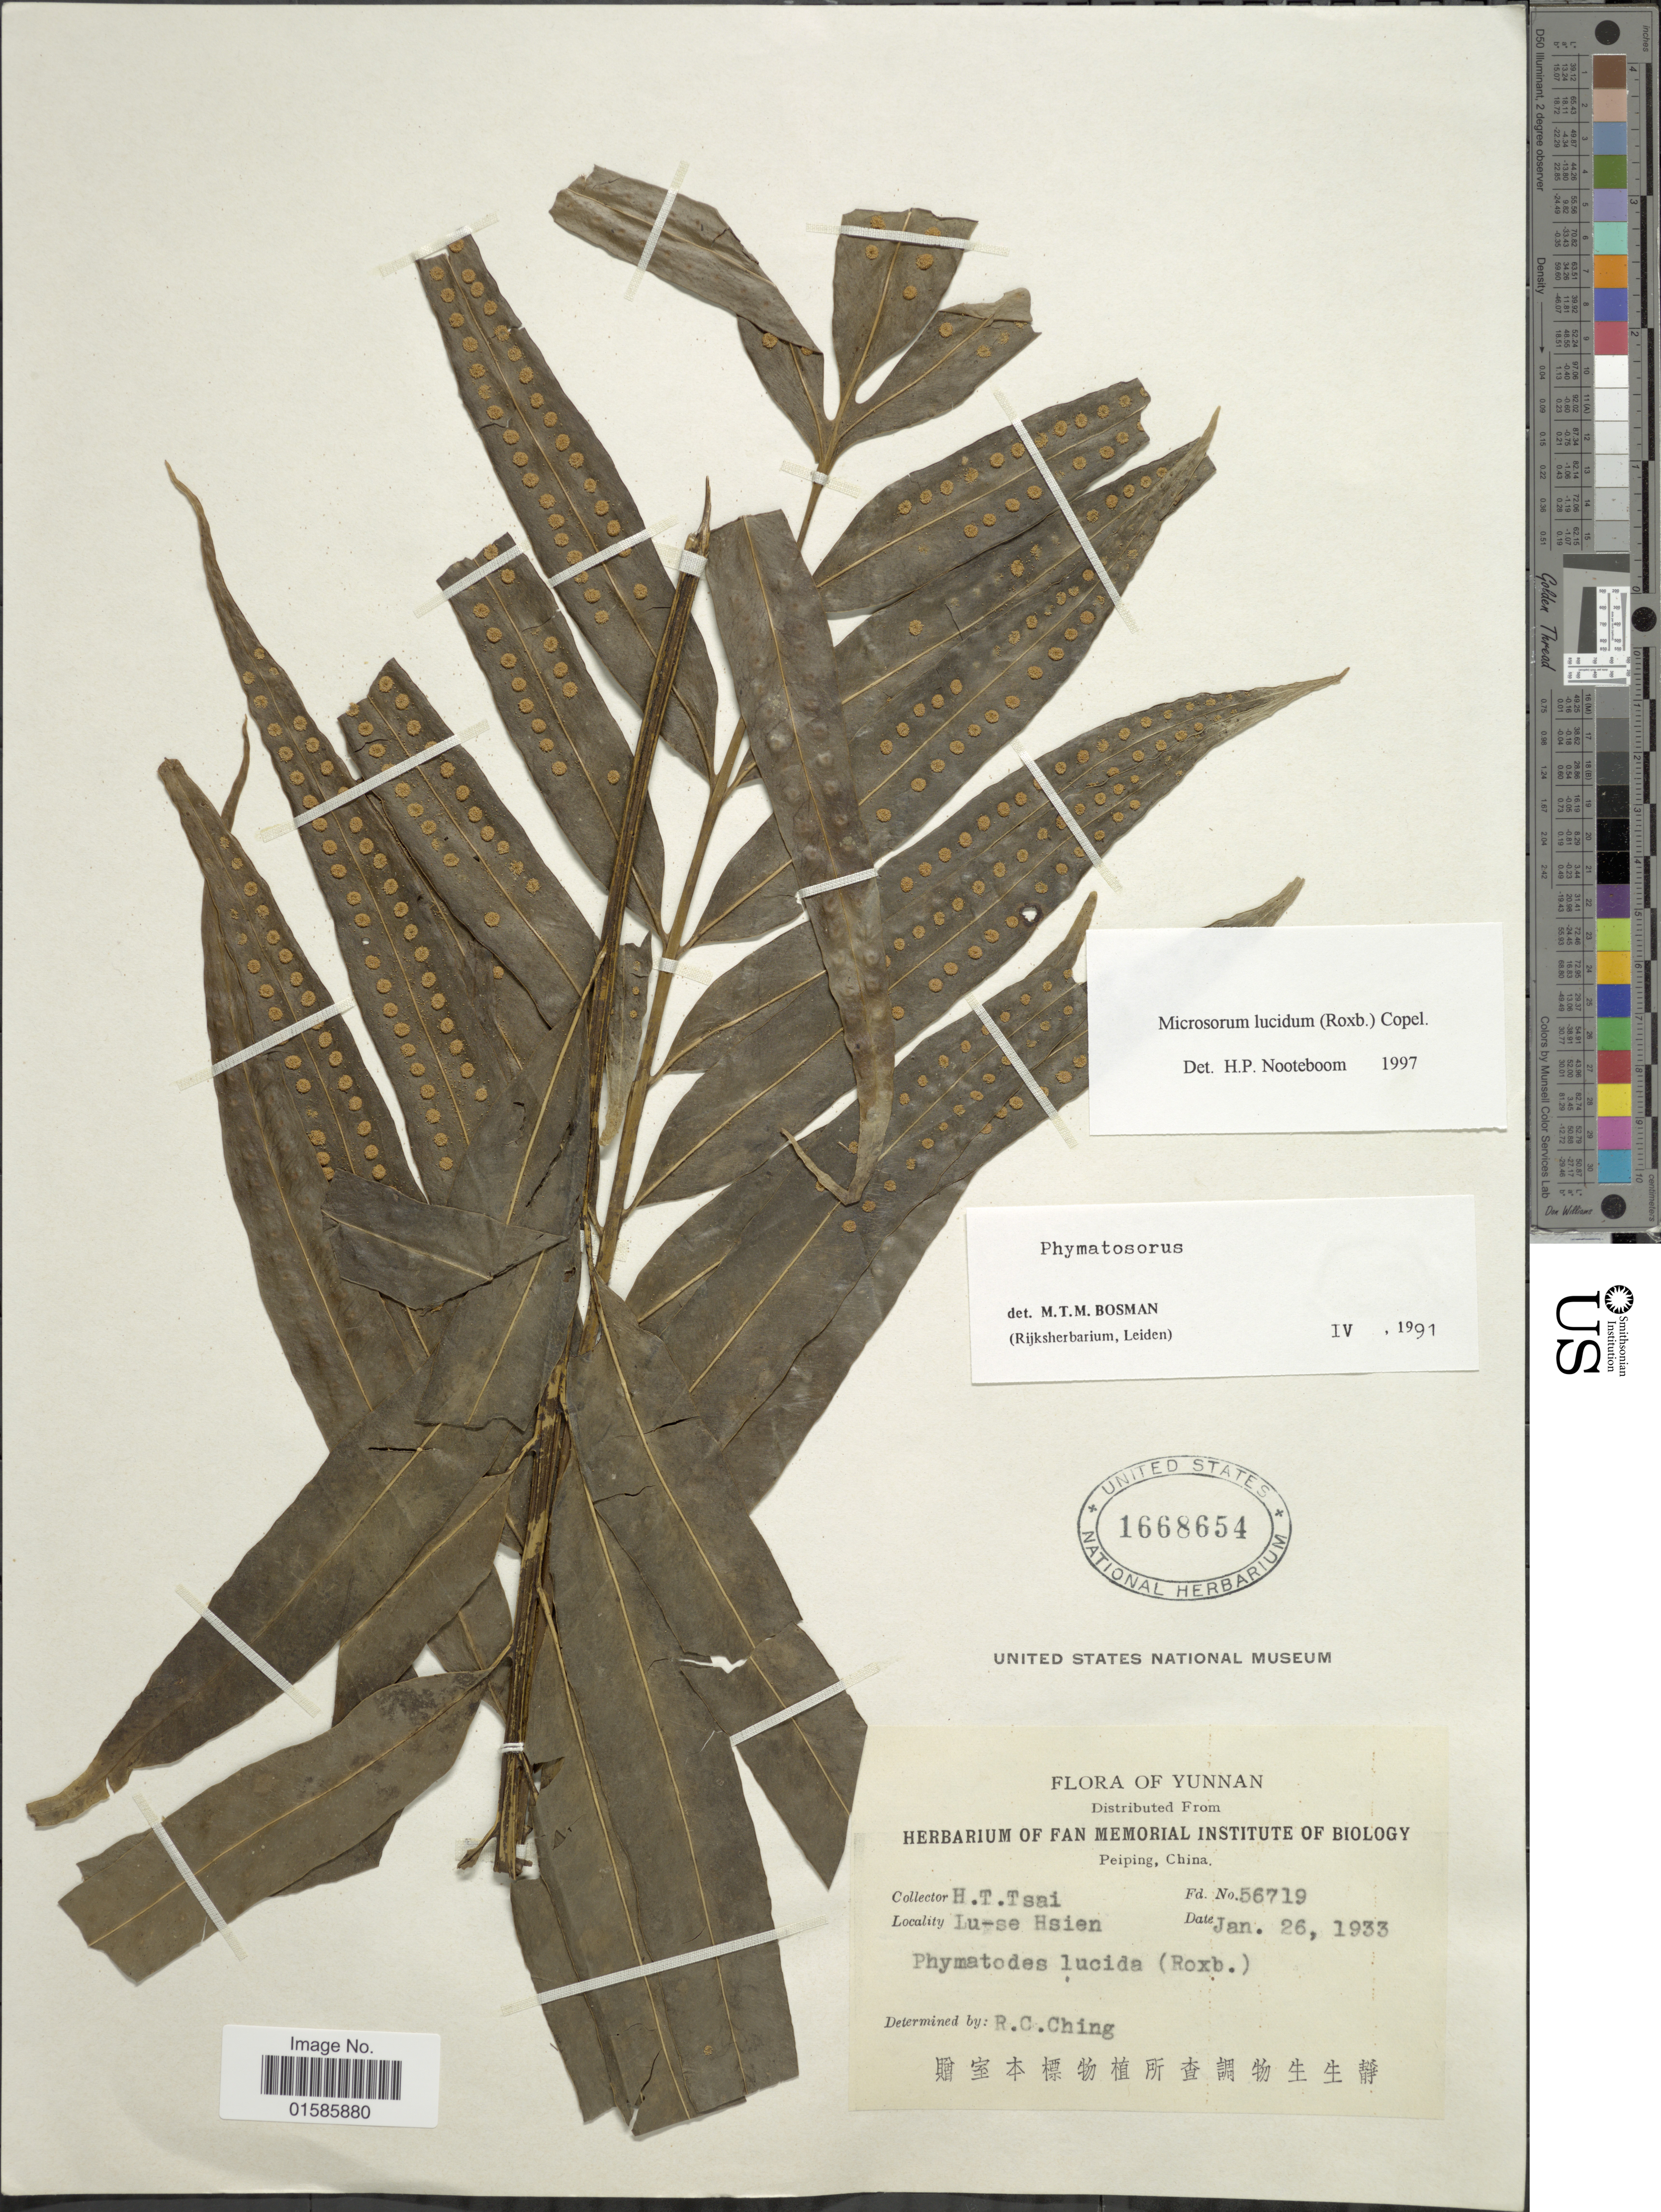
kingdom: Plantae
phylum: Tracheophyta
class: Polypodiopsida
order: Polypodiales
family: Polypodiaceae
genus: Microsorum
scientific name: Microsorum lucidum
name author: (Roxb. ex Griff.) Copel.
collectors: H. Tsai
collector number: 56719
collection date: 1933-01-26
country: China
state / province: Yunnan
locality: Lu-se Hsien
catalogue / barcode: US 1668654